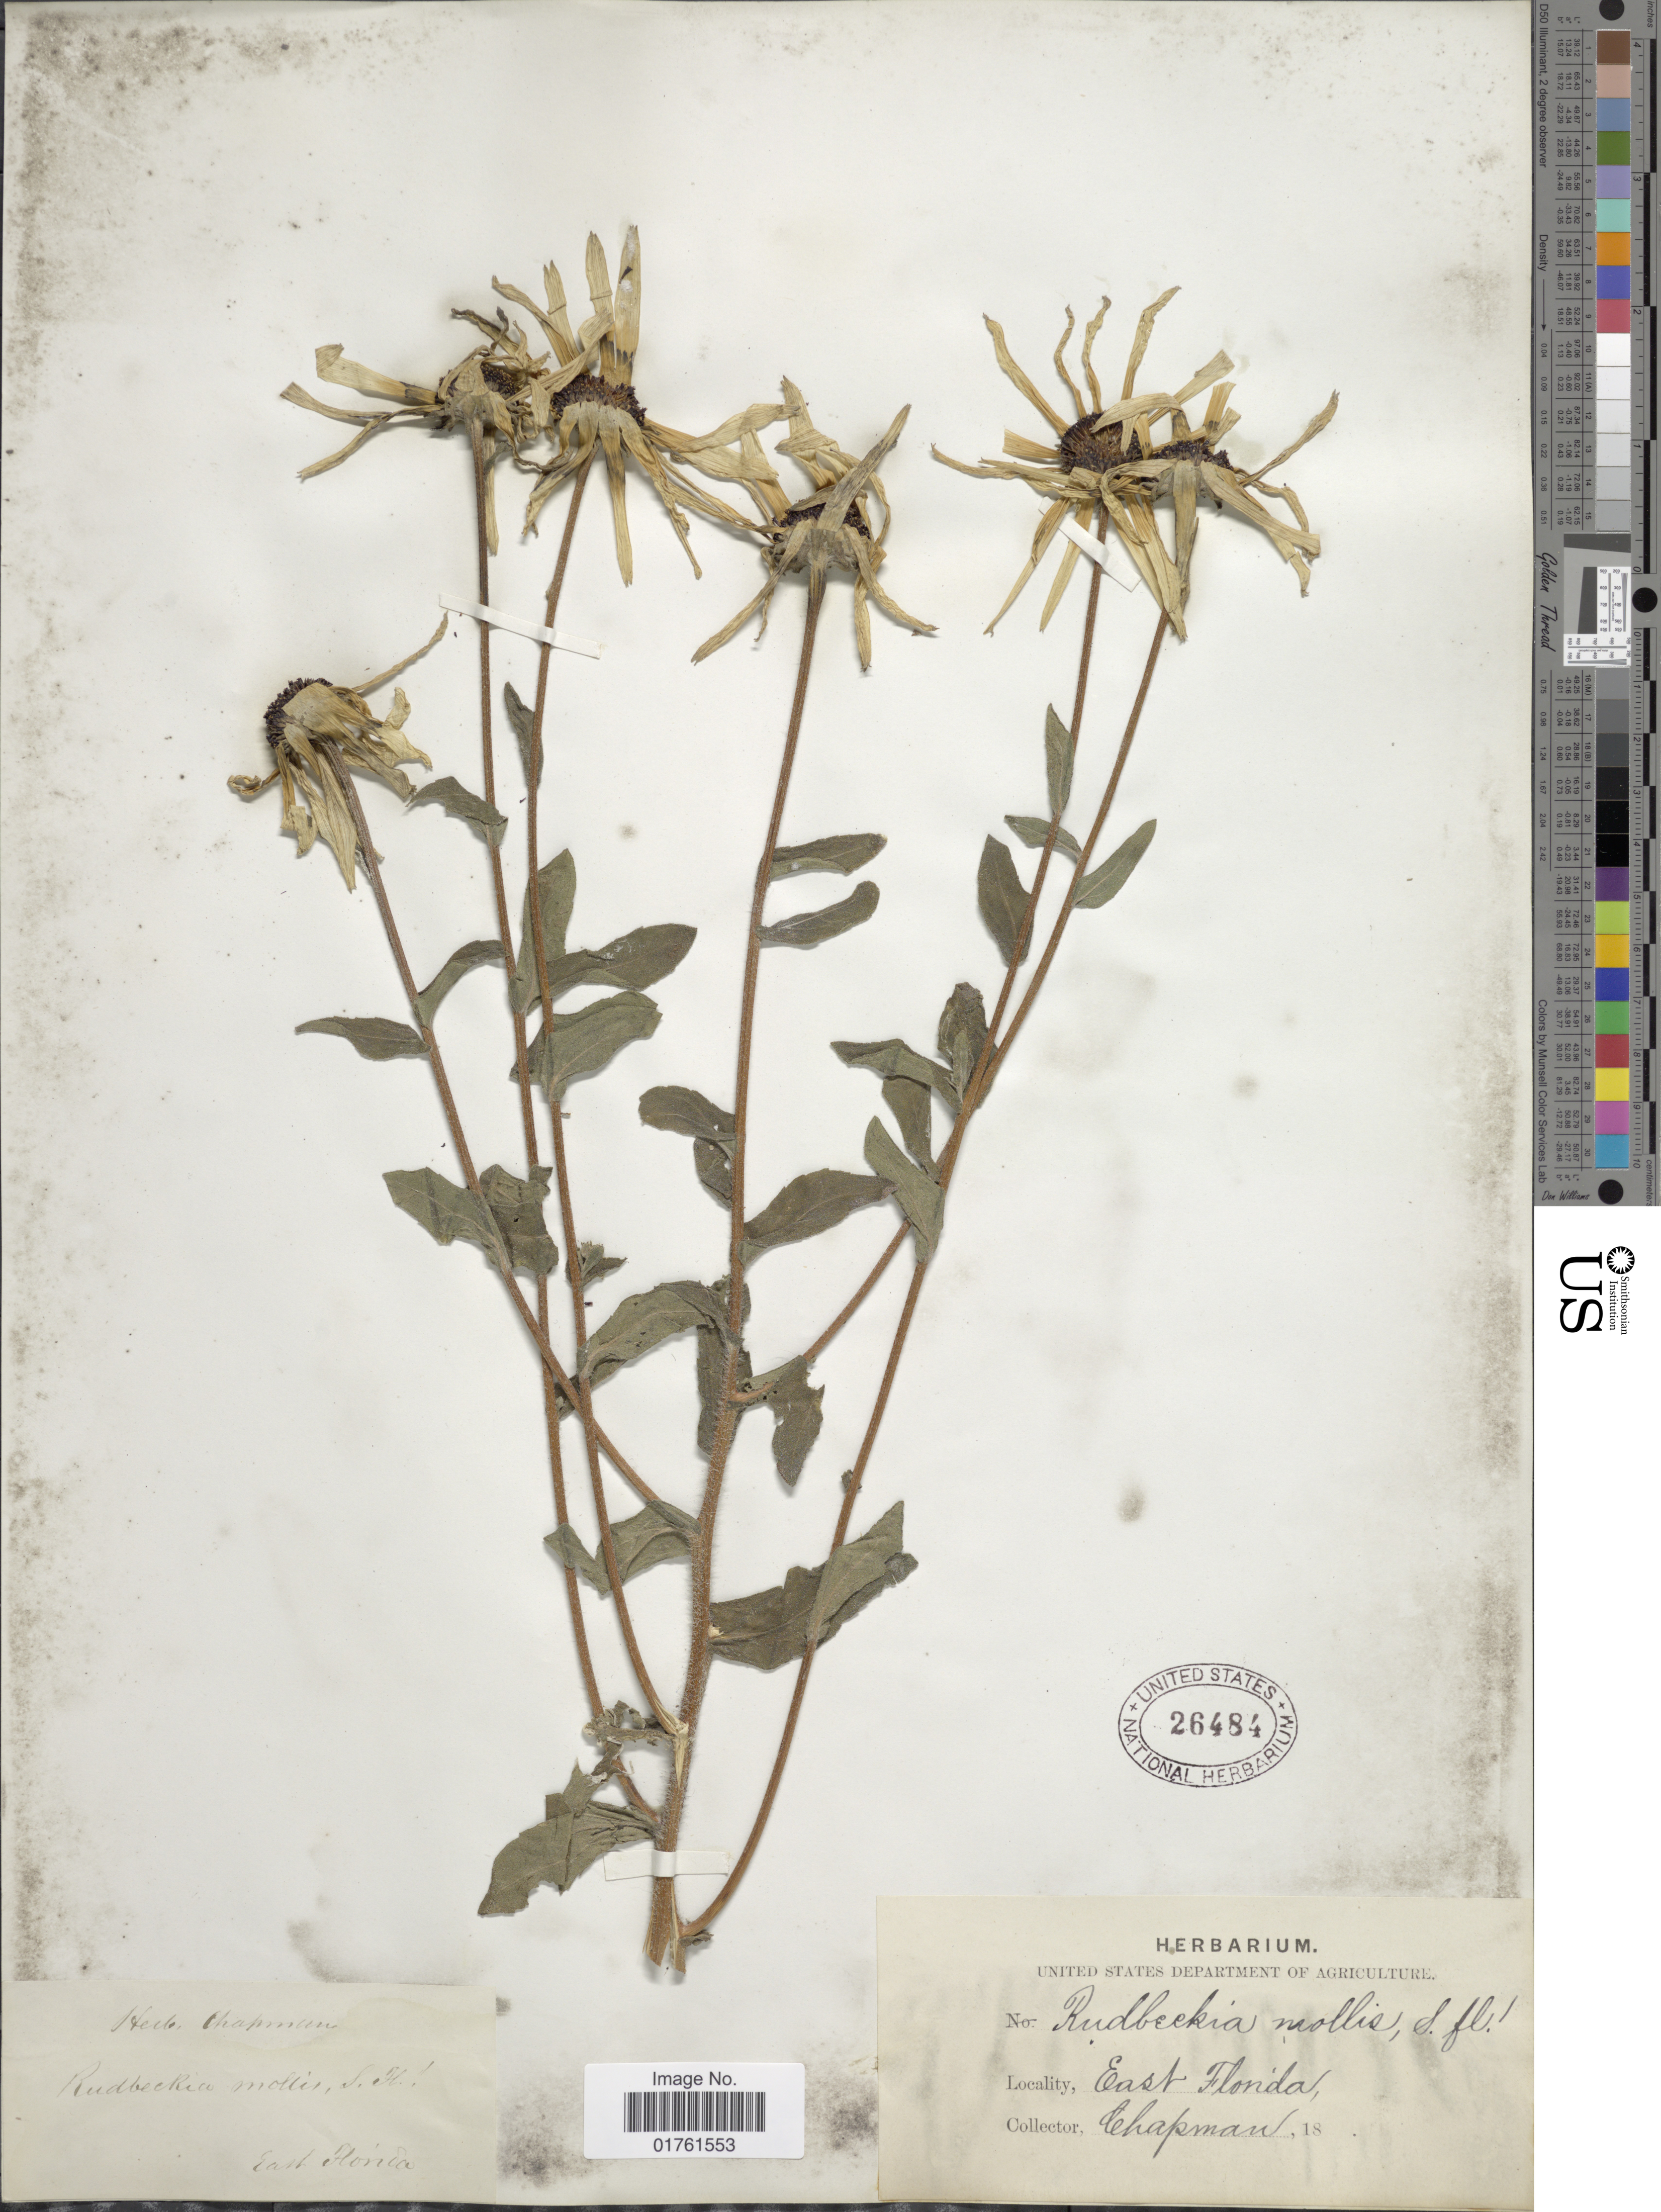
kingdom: Plantae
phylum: Tracheophyta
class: Magnoliopsida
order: Asterales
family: Asteraceae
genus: Rudbeckia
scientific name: Rudbeckia mollis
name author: Elliott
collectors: A. Chapman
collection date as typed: Transcribed d/m/y: //18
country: United States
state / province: Florida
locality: East Florida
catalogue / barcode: US 26484